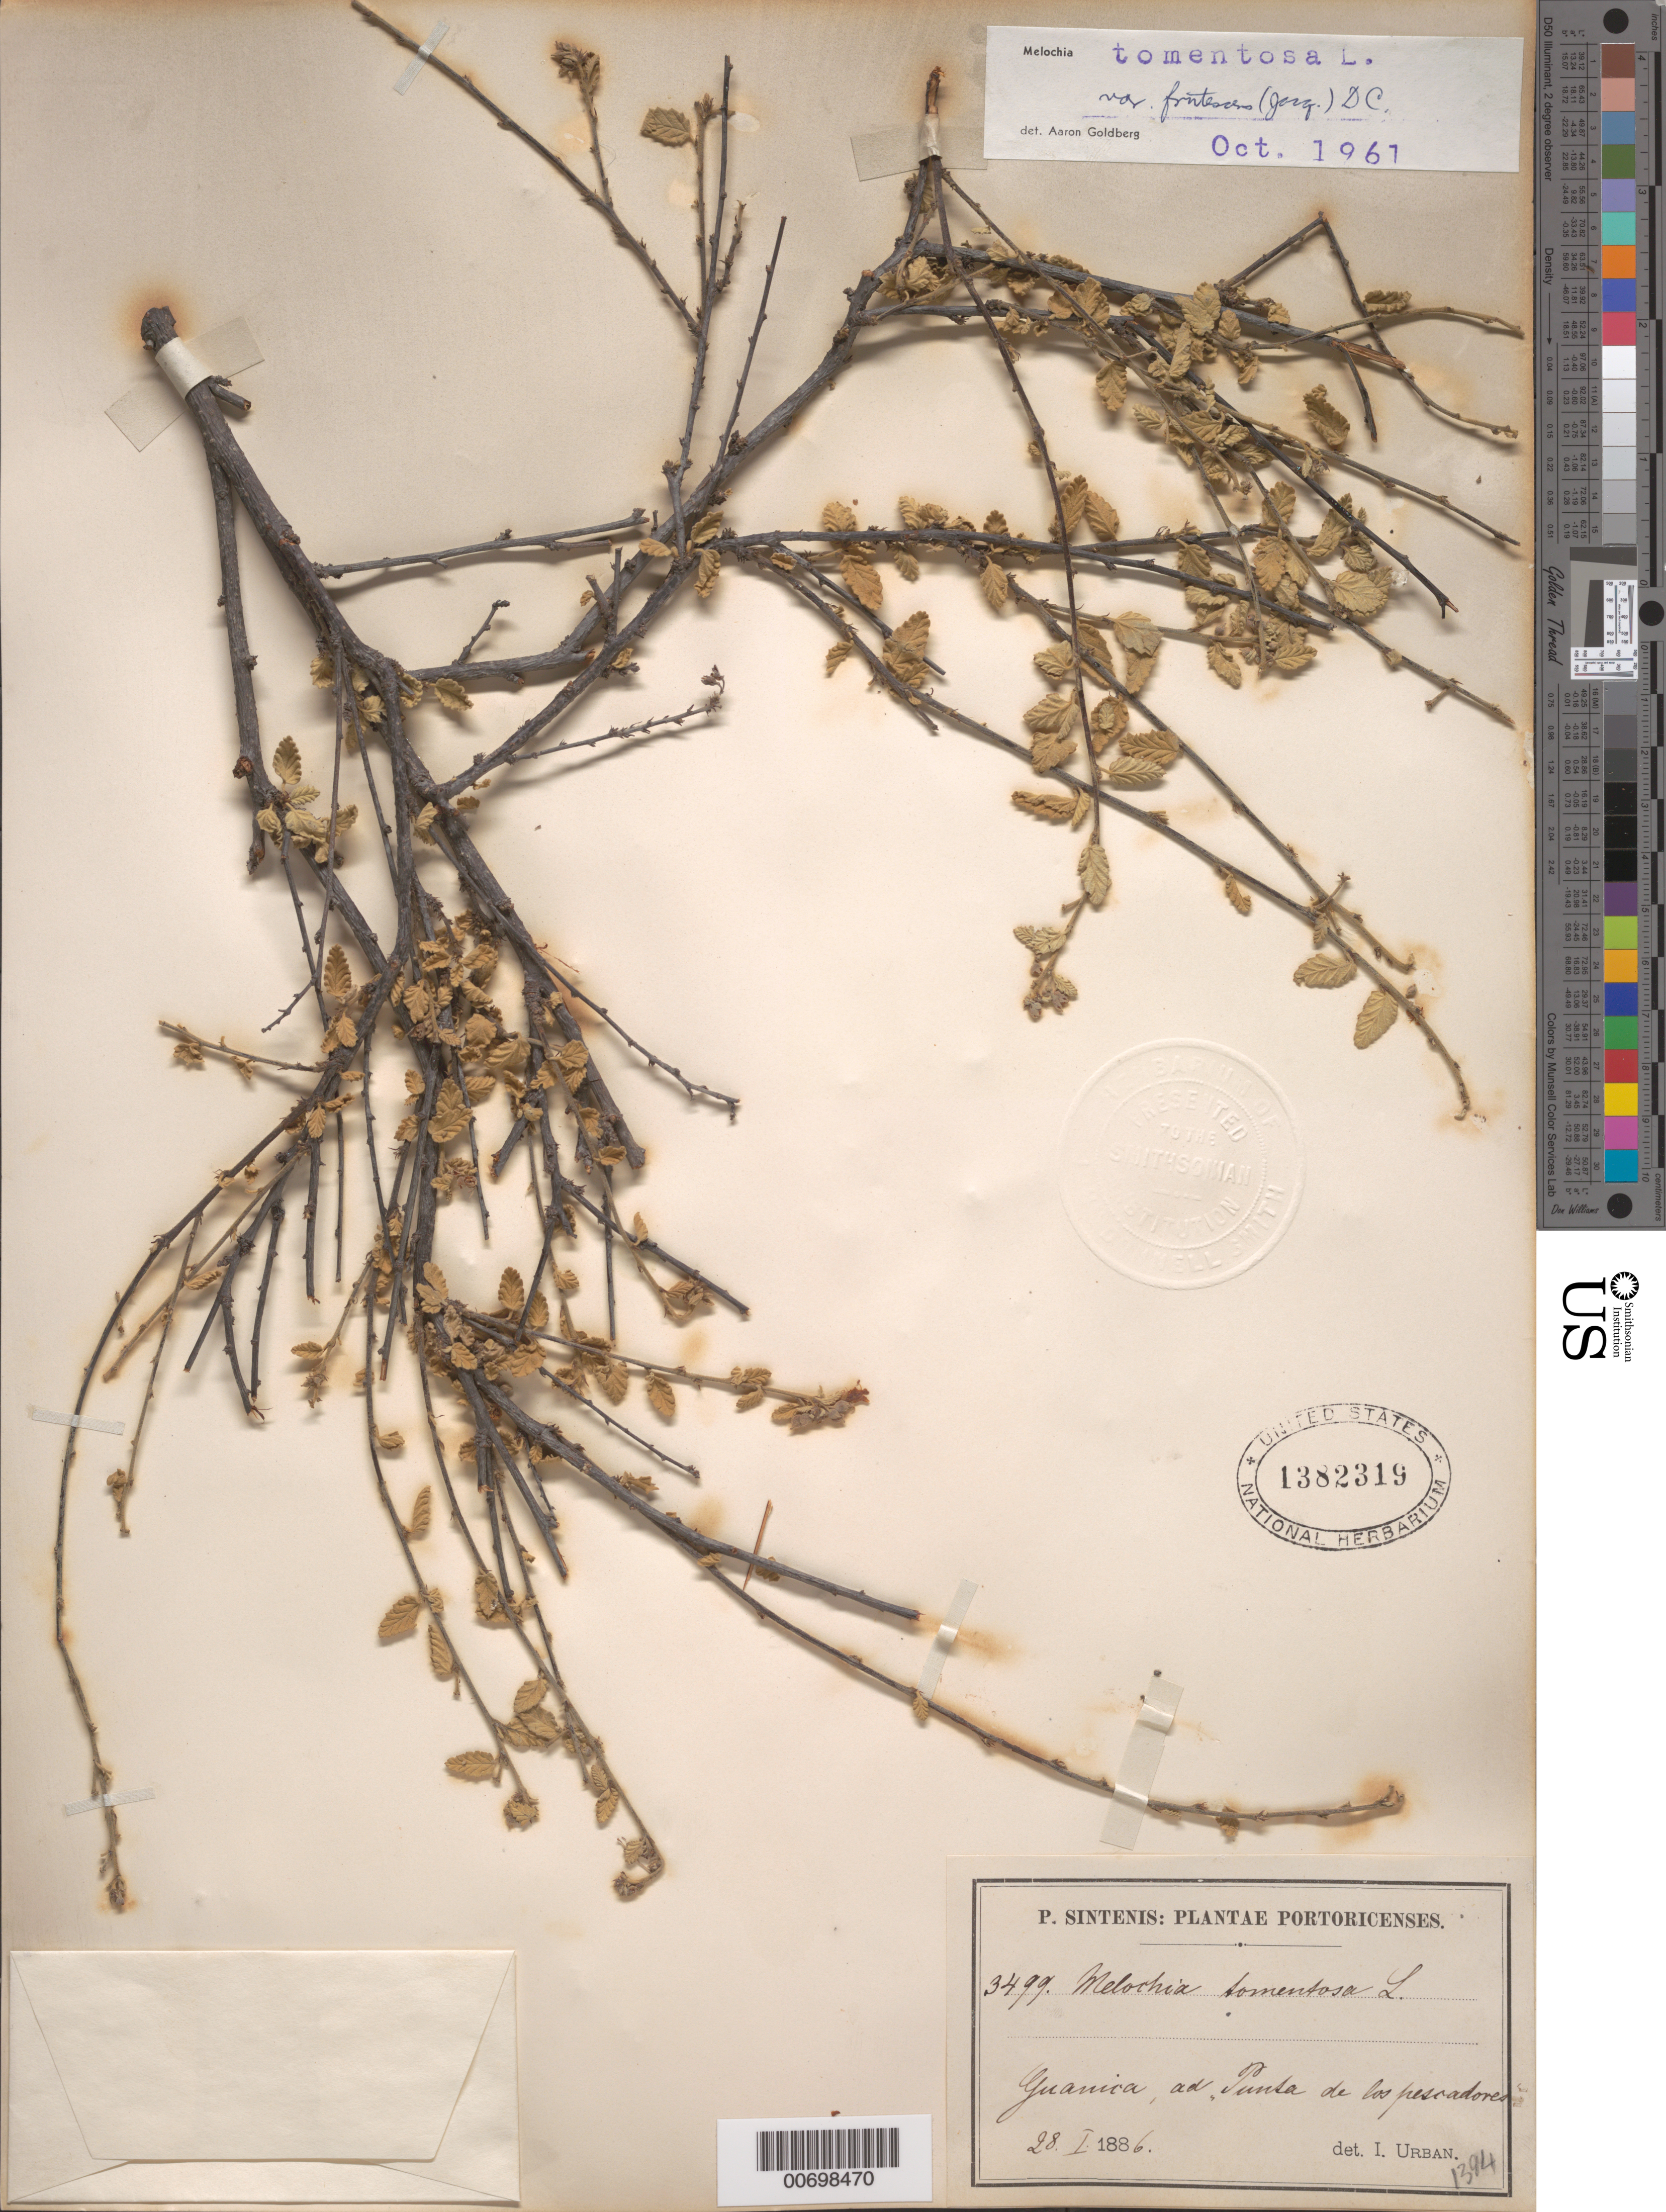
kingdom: Plantae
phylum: Tracheophyta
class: Magnoliopsida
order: Malvales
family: Malvaceae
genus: Melochia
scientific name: Melochia tomentosa var. frutescens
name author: DC.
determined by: Goldberg, Aaron, (US), NMNH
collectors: P. Sintenis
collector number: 3499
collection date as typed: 28 Jan 1886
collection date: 1886-01-28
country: Puerto Rico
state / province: Coamo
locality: Coamo, in convalli flumines "el Tendal"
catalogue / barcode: US 1382319